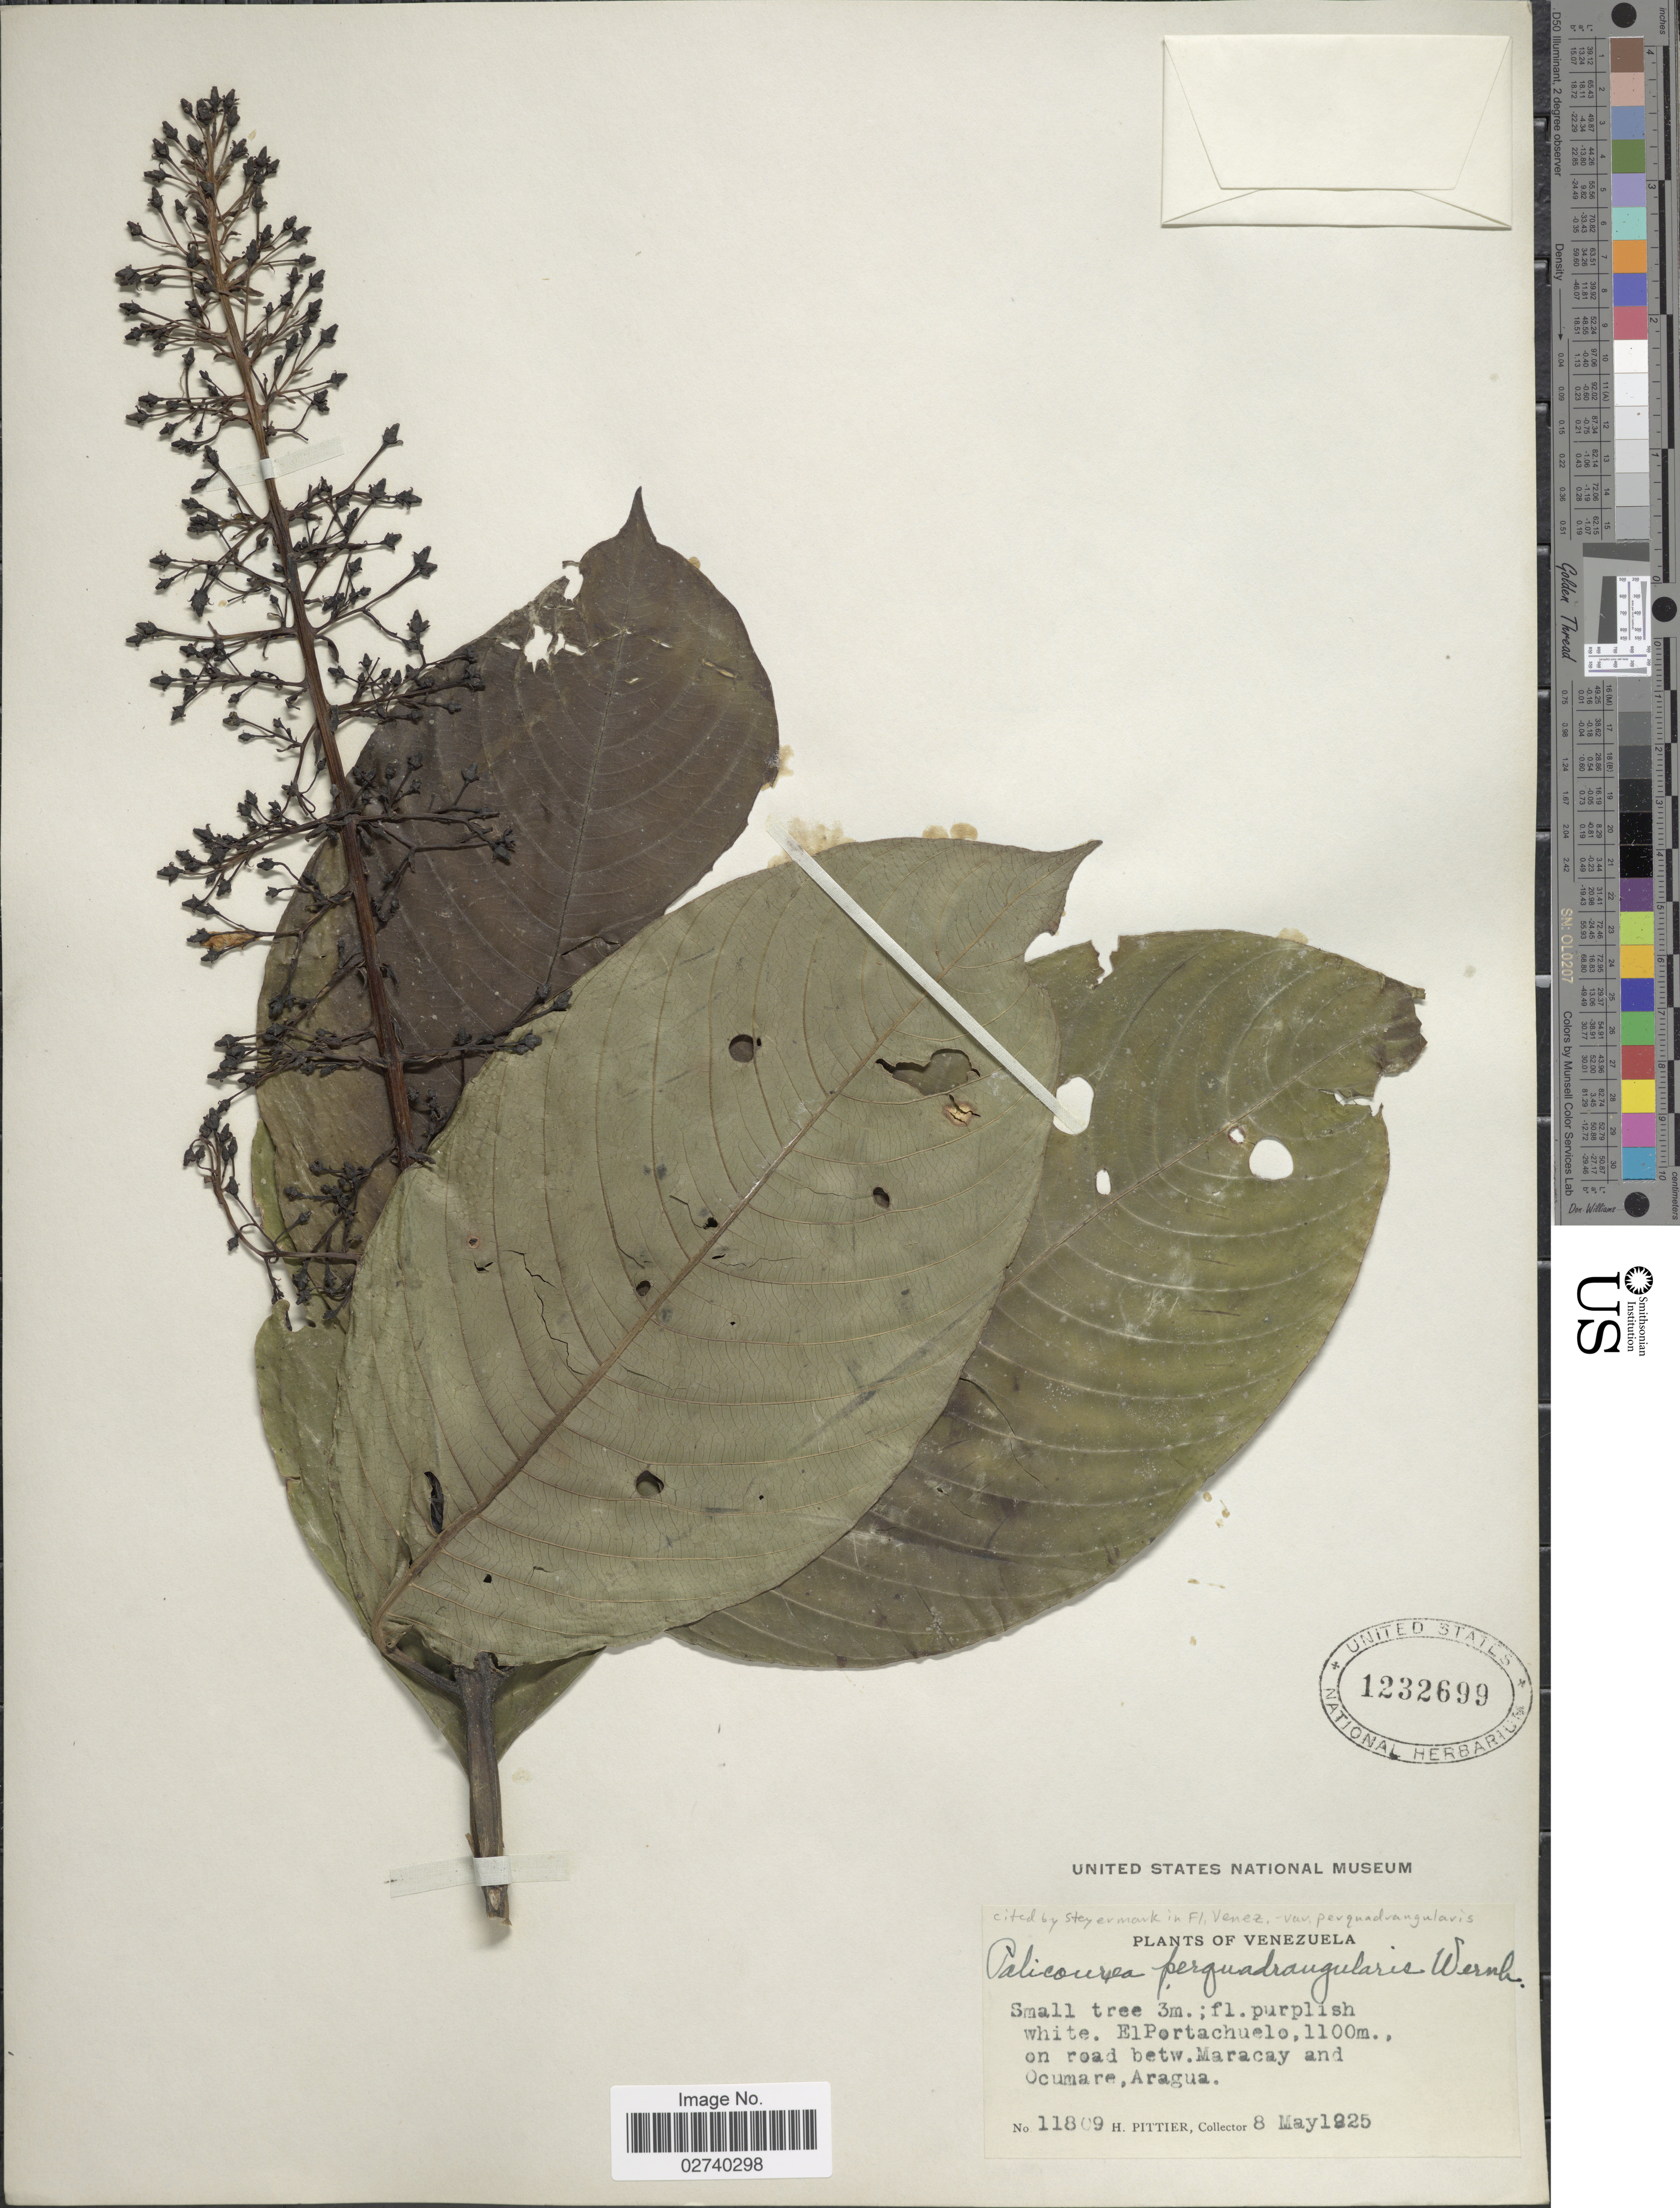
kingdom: Plantae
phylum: Tracheophyta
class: Magnoliopsida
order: Gentianales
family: Rubiaceae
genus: Palicourea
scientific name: Palicourea perquadrangularis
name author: Wernham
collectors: H. F. Pittier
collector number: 11809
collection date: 1925-05-08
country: Venezuela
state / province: Aragua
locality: On road betw. Maracay and Ocumare.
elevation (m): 1100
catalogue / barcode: US 1232699